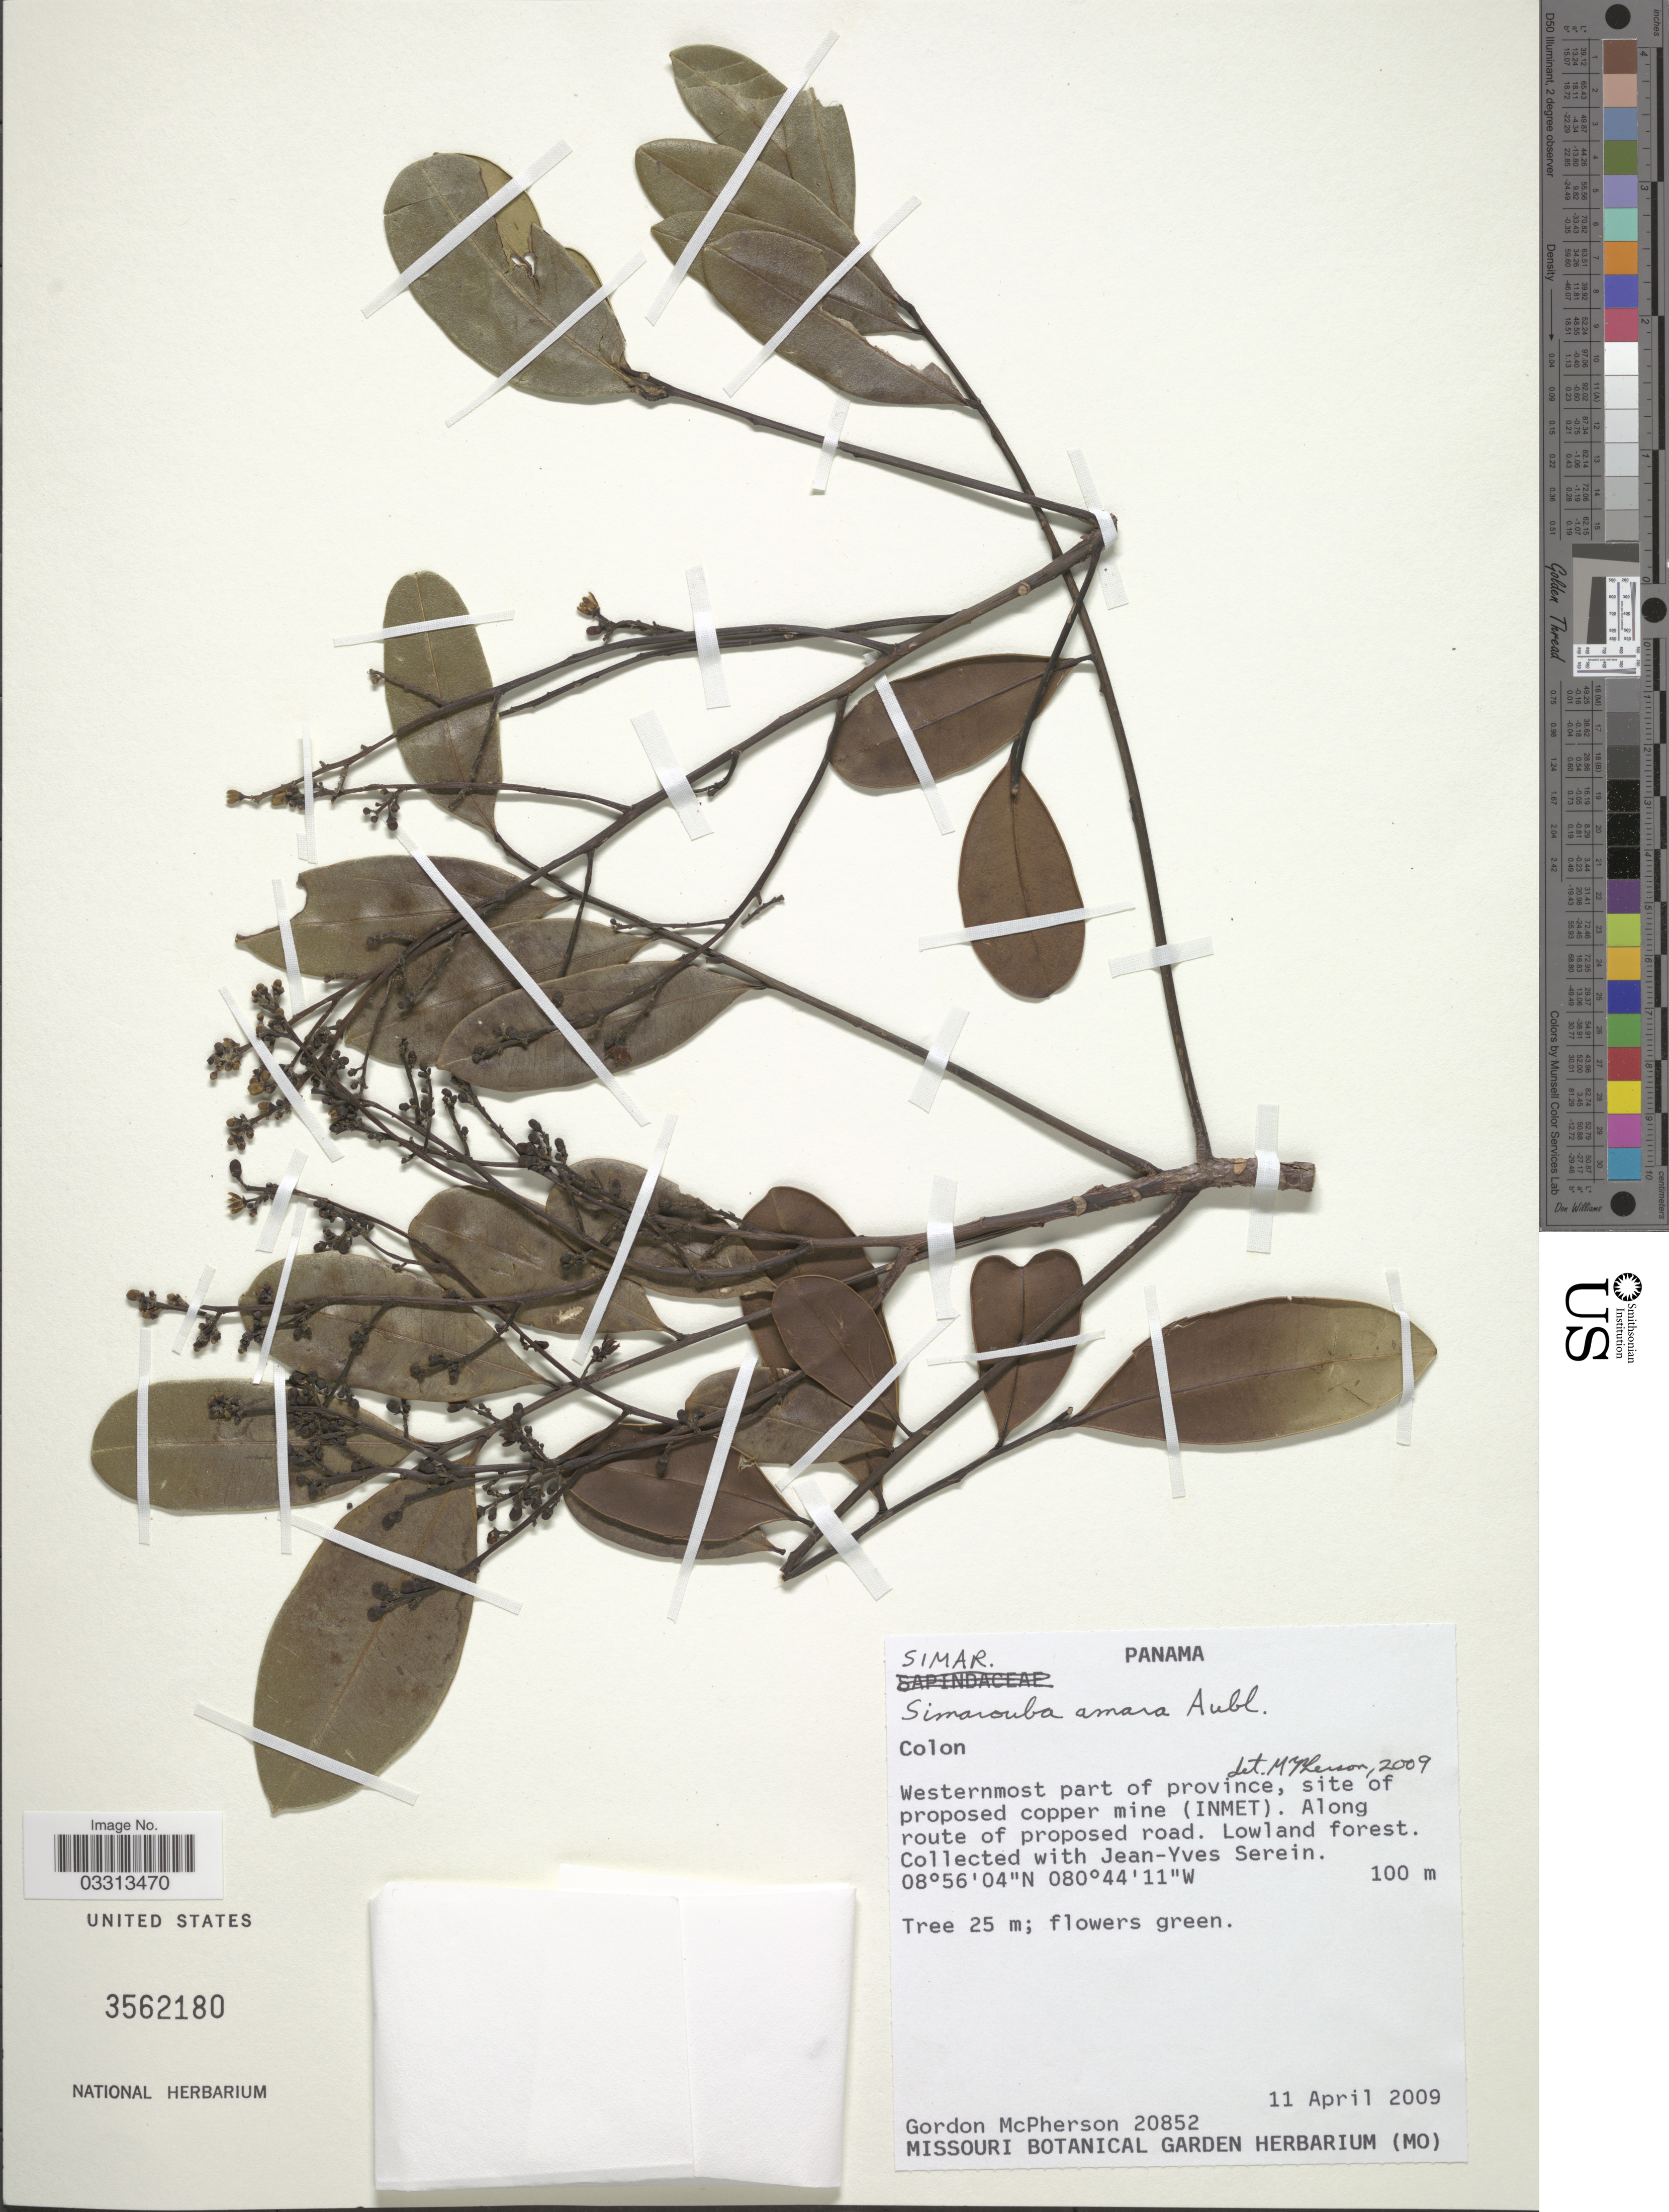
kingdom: Plantae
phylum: Tracheophyta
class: Magnoliopsida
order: Sapindales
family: Simaroubaceae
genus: Simarouba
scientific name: Simarouba amara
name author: Aubl.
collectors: G. D. McPherson & J. Serein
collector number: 20852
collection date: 2009-04-11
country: Panama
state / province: Colón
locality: Westernmost part of province, site of proposed copper mine (INMET). Along route of proposed road.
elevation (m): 100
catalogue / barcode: US 3562180